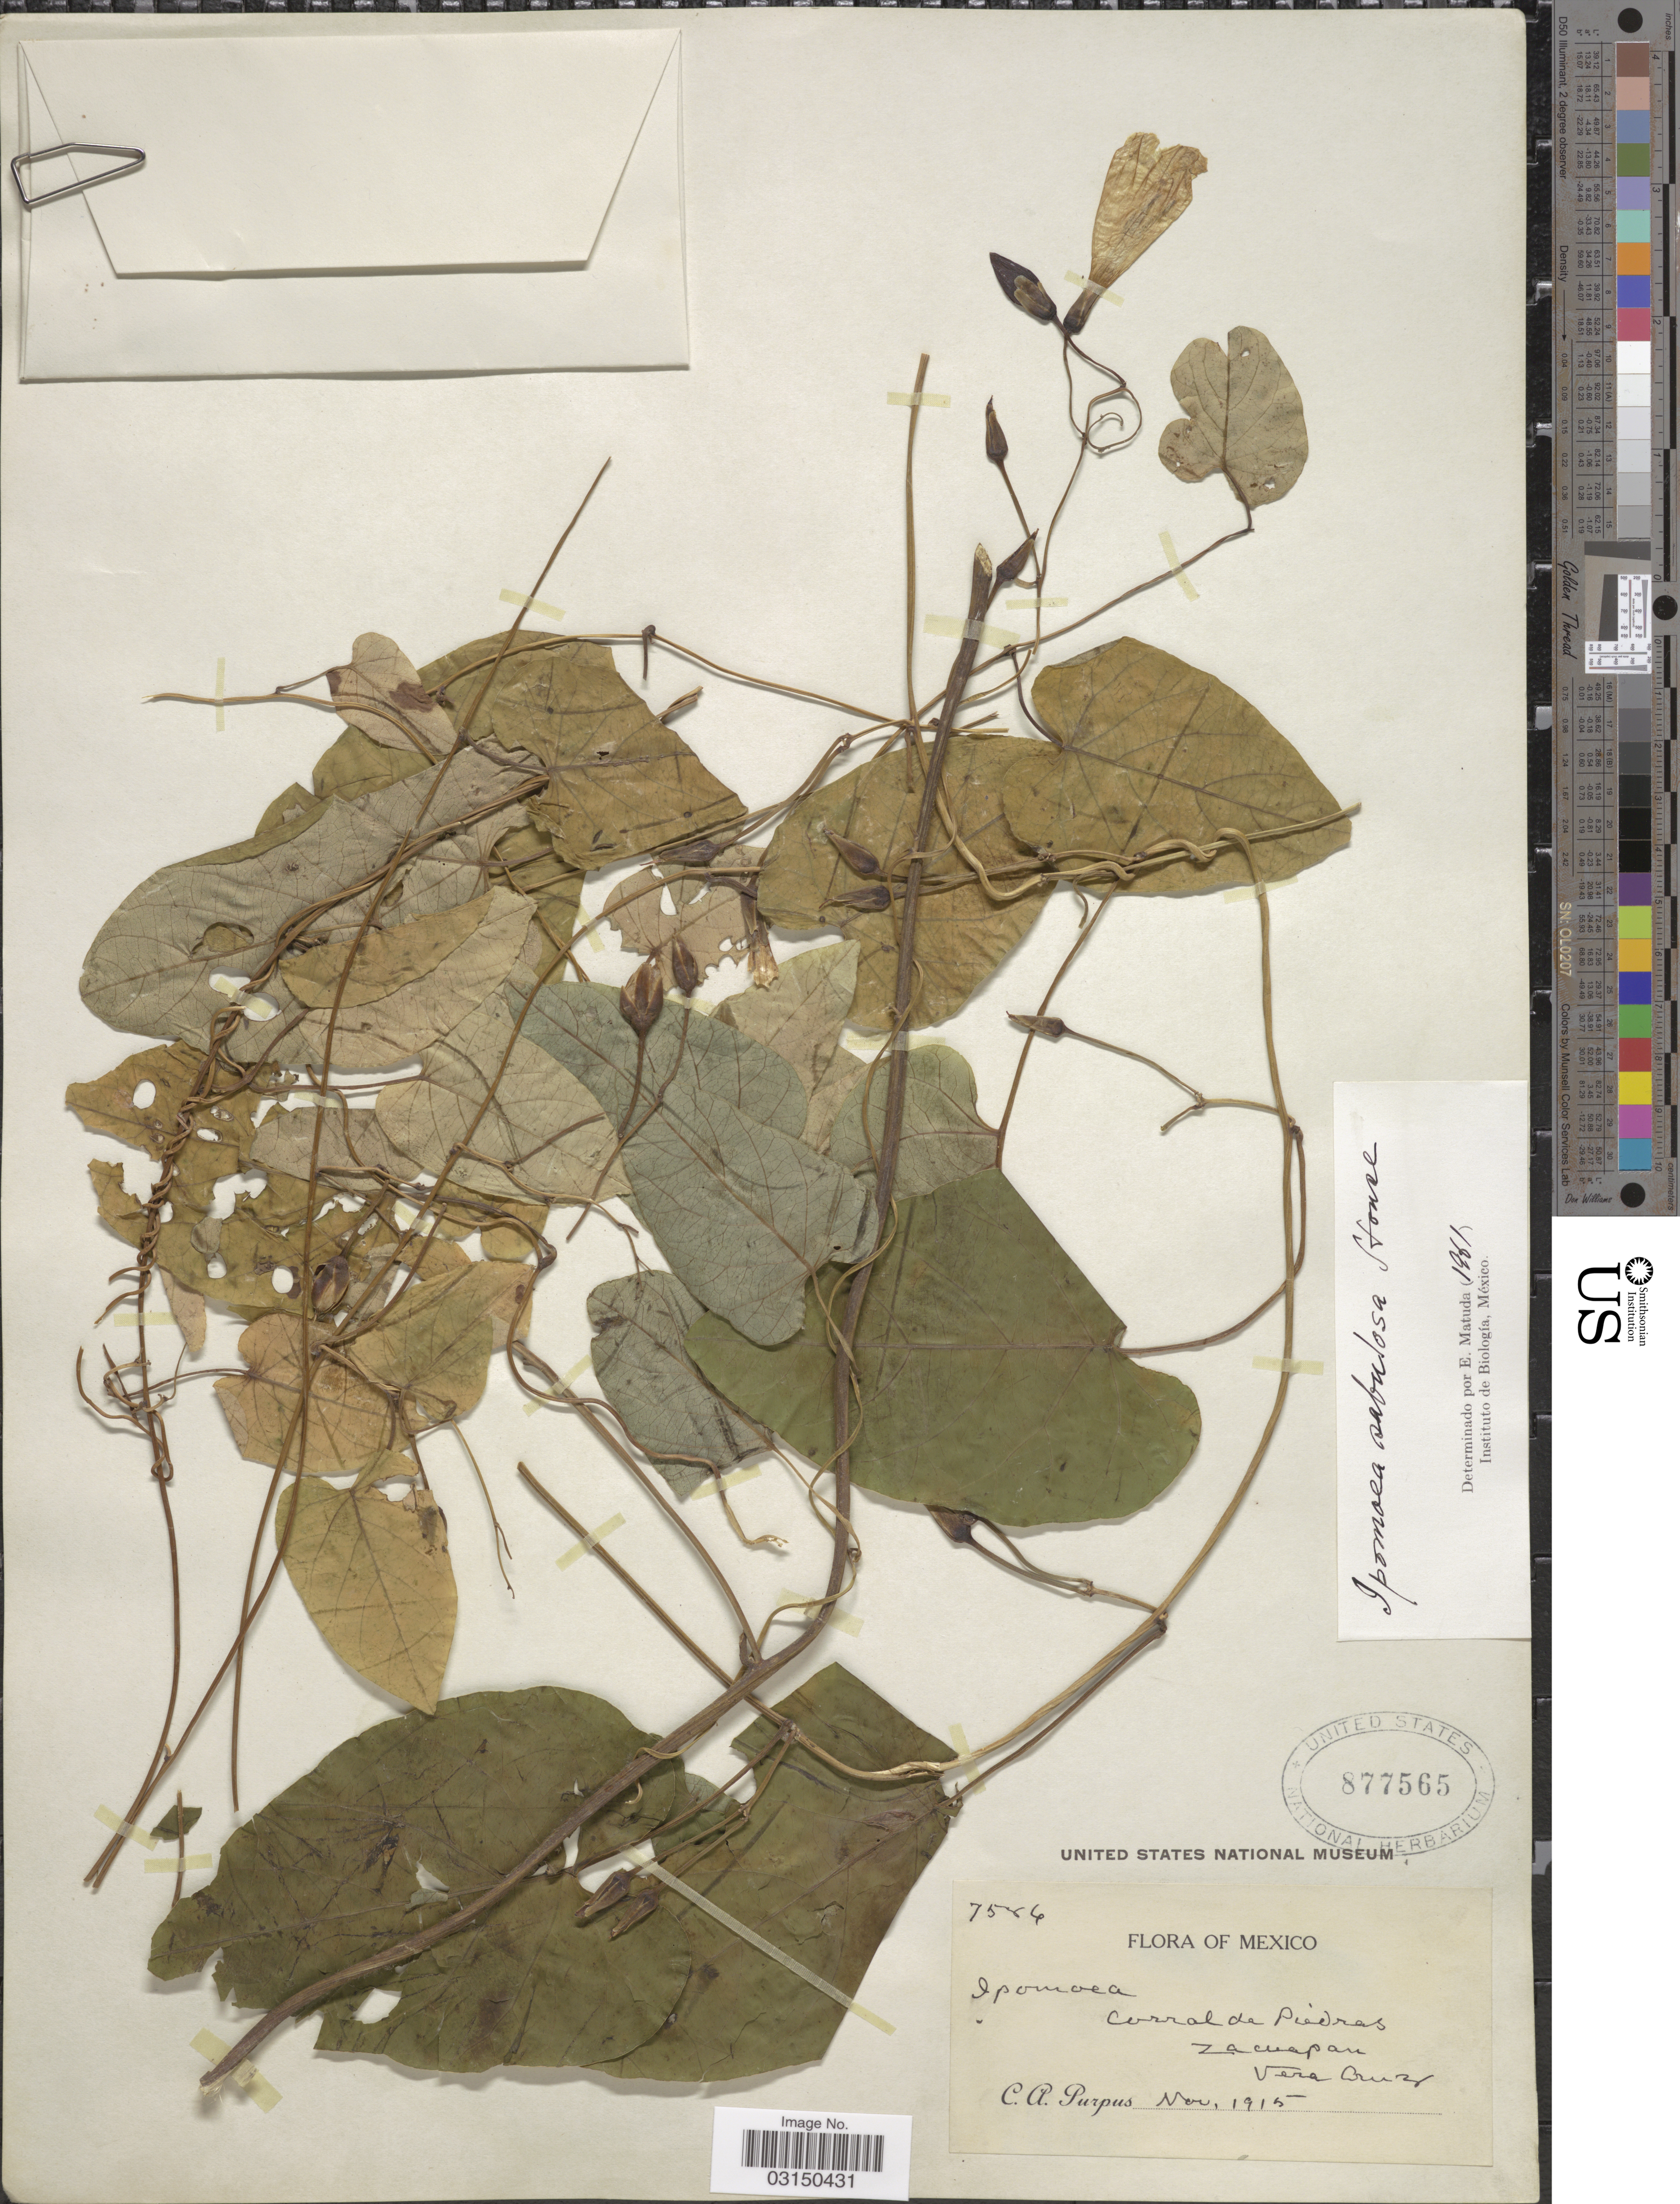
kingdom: Plantae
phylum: Tracheophyta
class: Magnoliopsida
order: Solanales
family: Convolvulaceae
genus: Ipomoea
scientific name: Ipomoea lindenii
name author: Galeotti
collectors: C. A. Purpus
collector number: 7586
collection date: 1915-11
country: Mexico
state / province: Veracruz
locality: Corral da Piedras, Zacuapan. Vera Cruz.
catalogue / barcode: US 877565